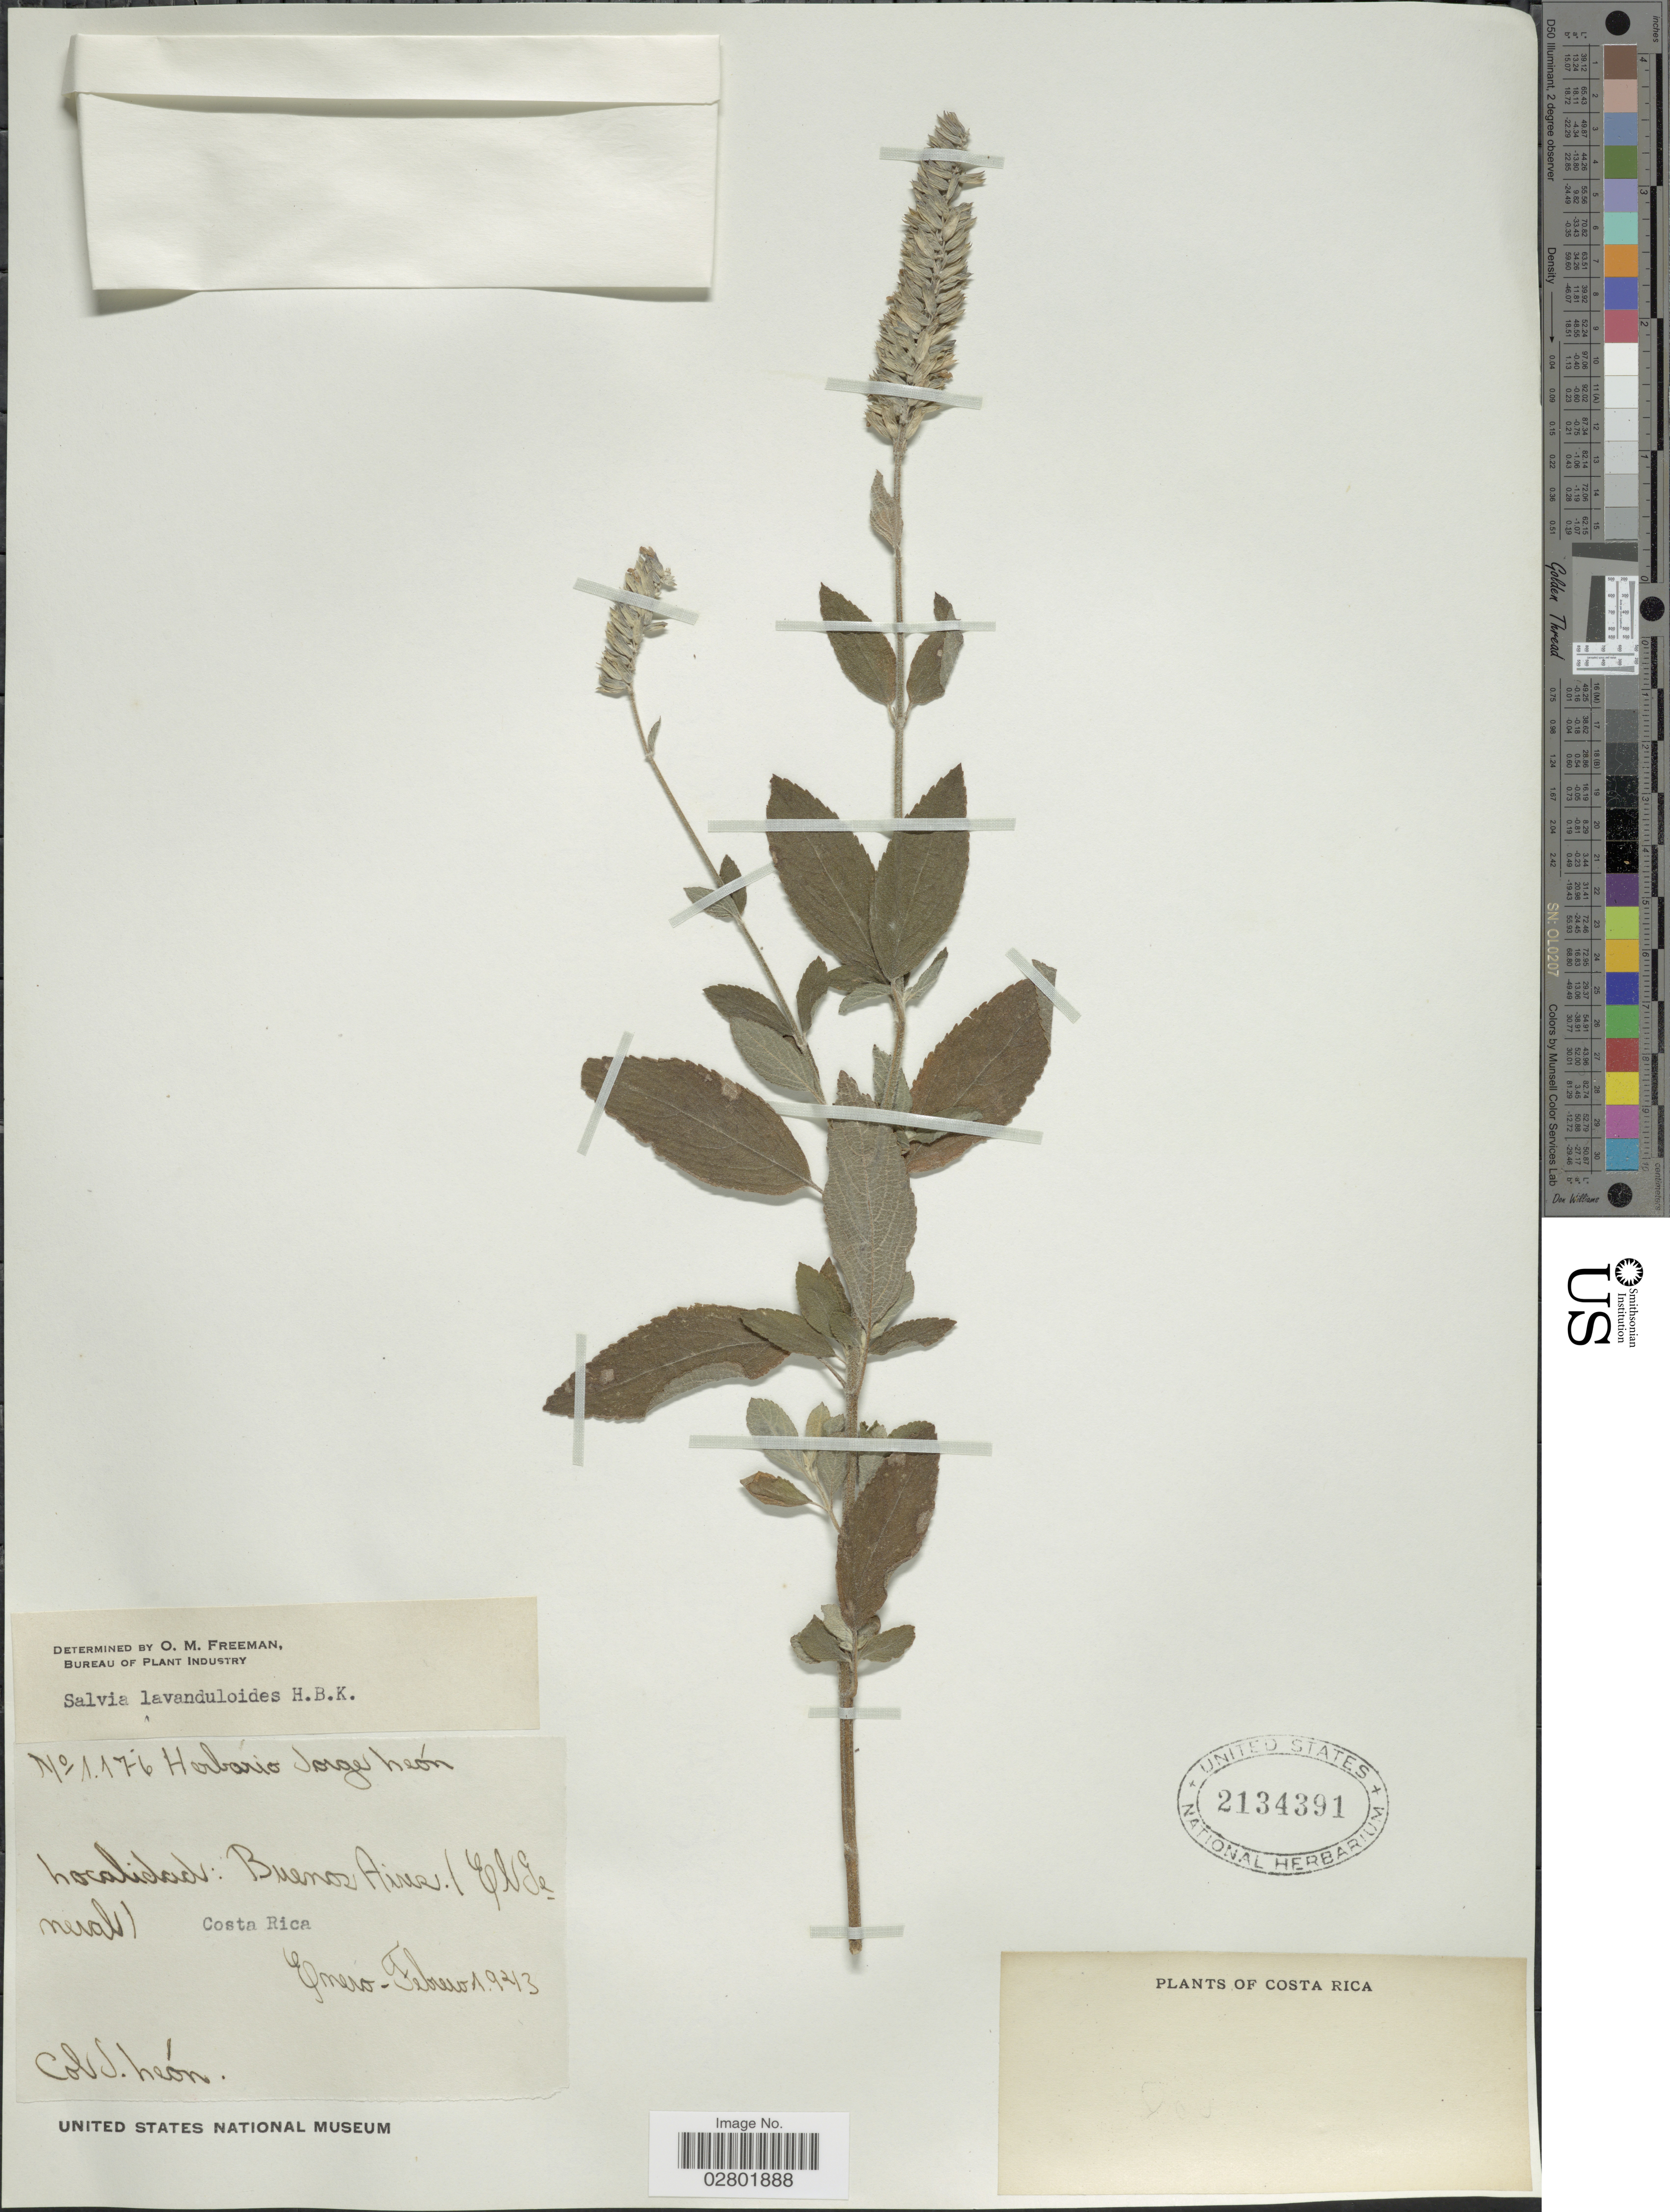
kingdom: Plantae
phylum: Tracheophyta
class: Magnoliopsida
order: Lamiales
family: Lamiaceae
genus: Salvia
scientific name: Salvia lavanduloides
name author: Kunth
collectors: J. León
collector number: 1176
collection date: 1943-01/1943-02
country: Costa Rica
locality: Buenos Aires. (El General)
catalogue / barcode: US 2134391